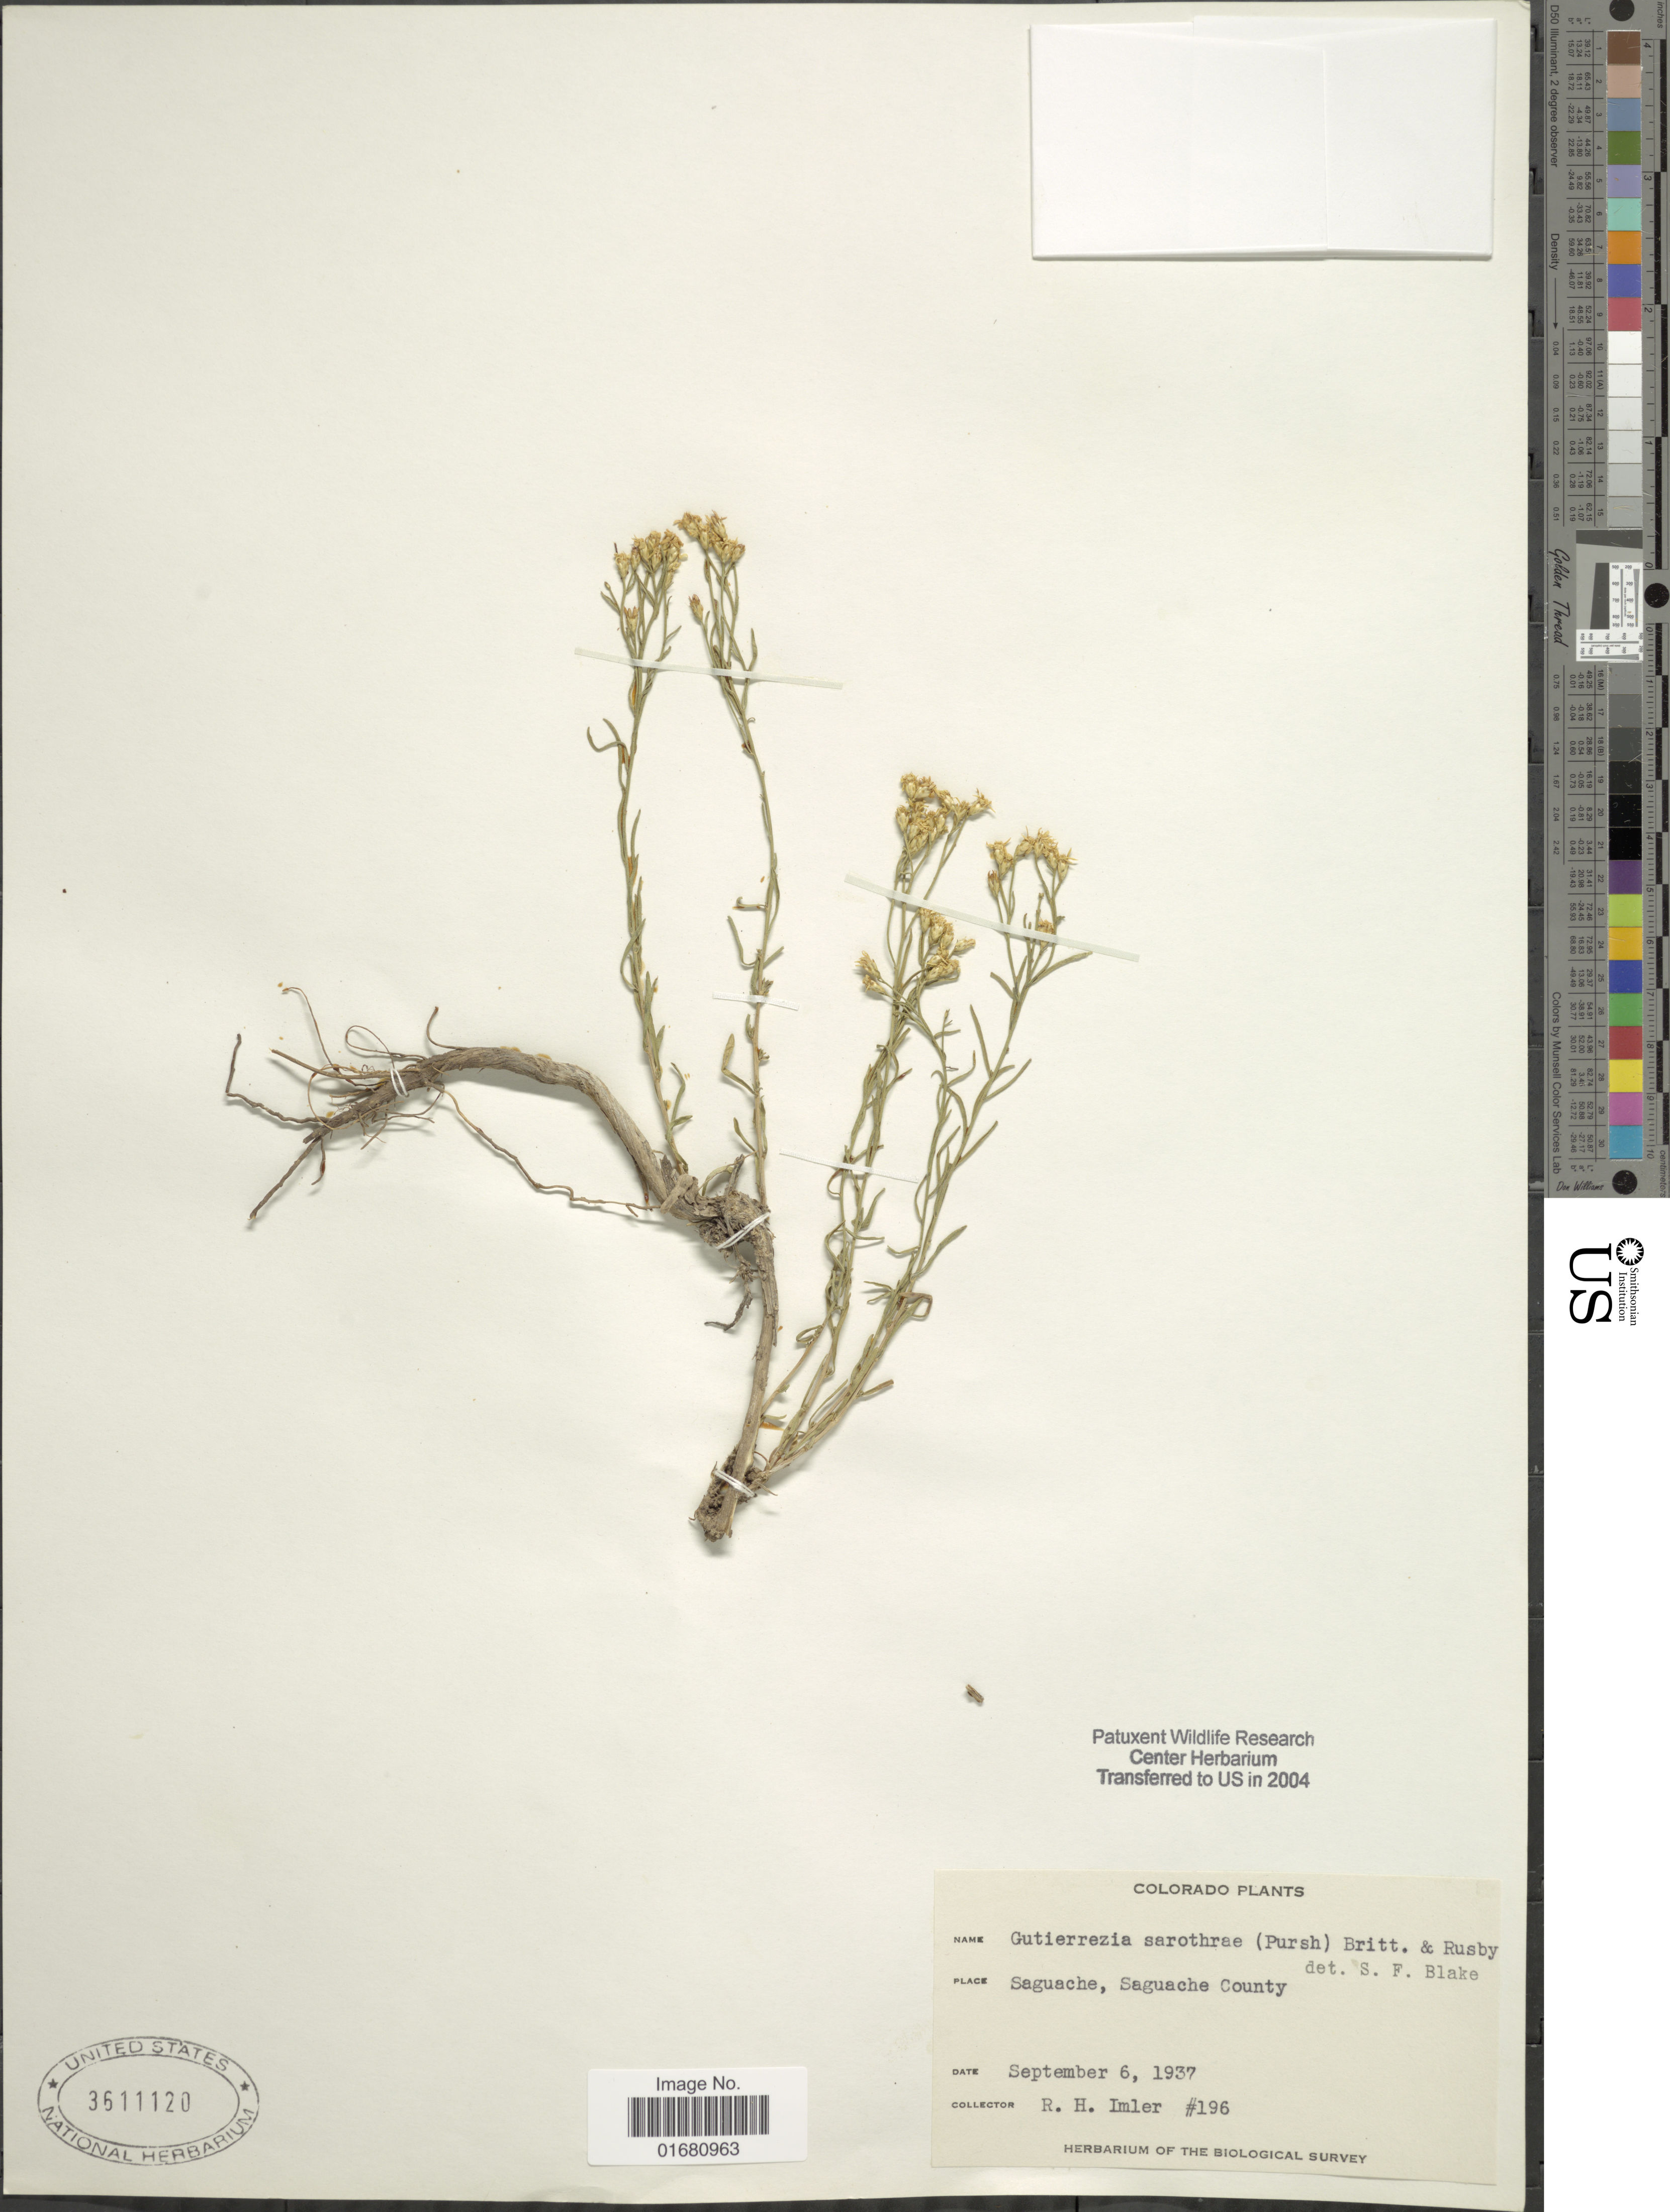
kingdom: Plantae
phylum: Tracheophyta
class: Magnoliopsida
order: Asterales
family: Asteraceae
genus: Gutierrezia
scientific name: Gutierrezia sarothrae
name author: (Pursh) Britton & Rusby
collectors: R. Imler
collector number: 196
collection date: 1937-09-06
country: United States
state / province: Colorado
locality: Saguache, Saguache County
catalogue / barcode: US 3511120